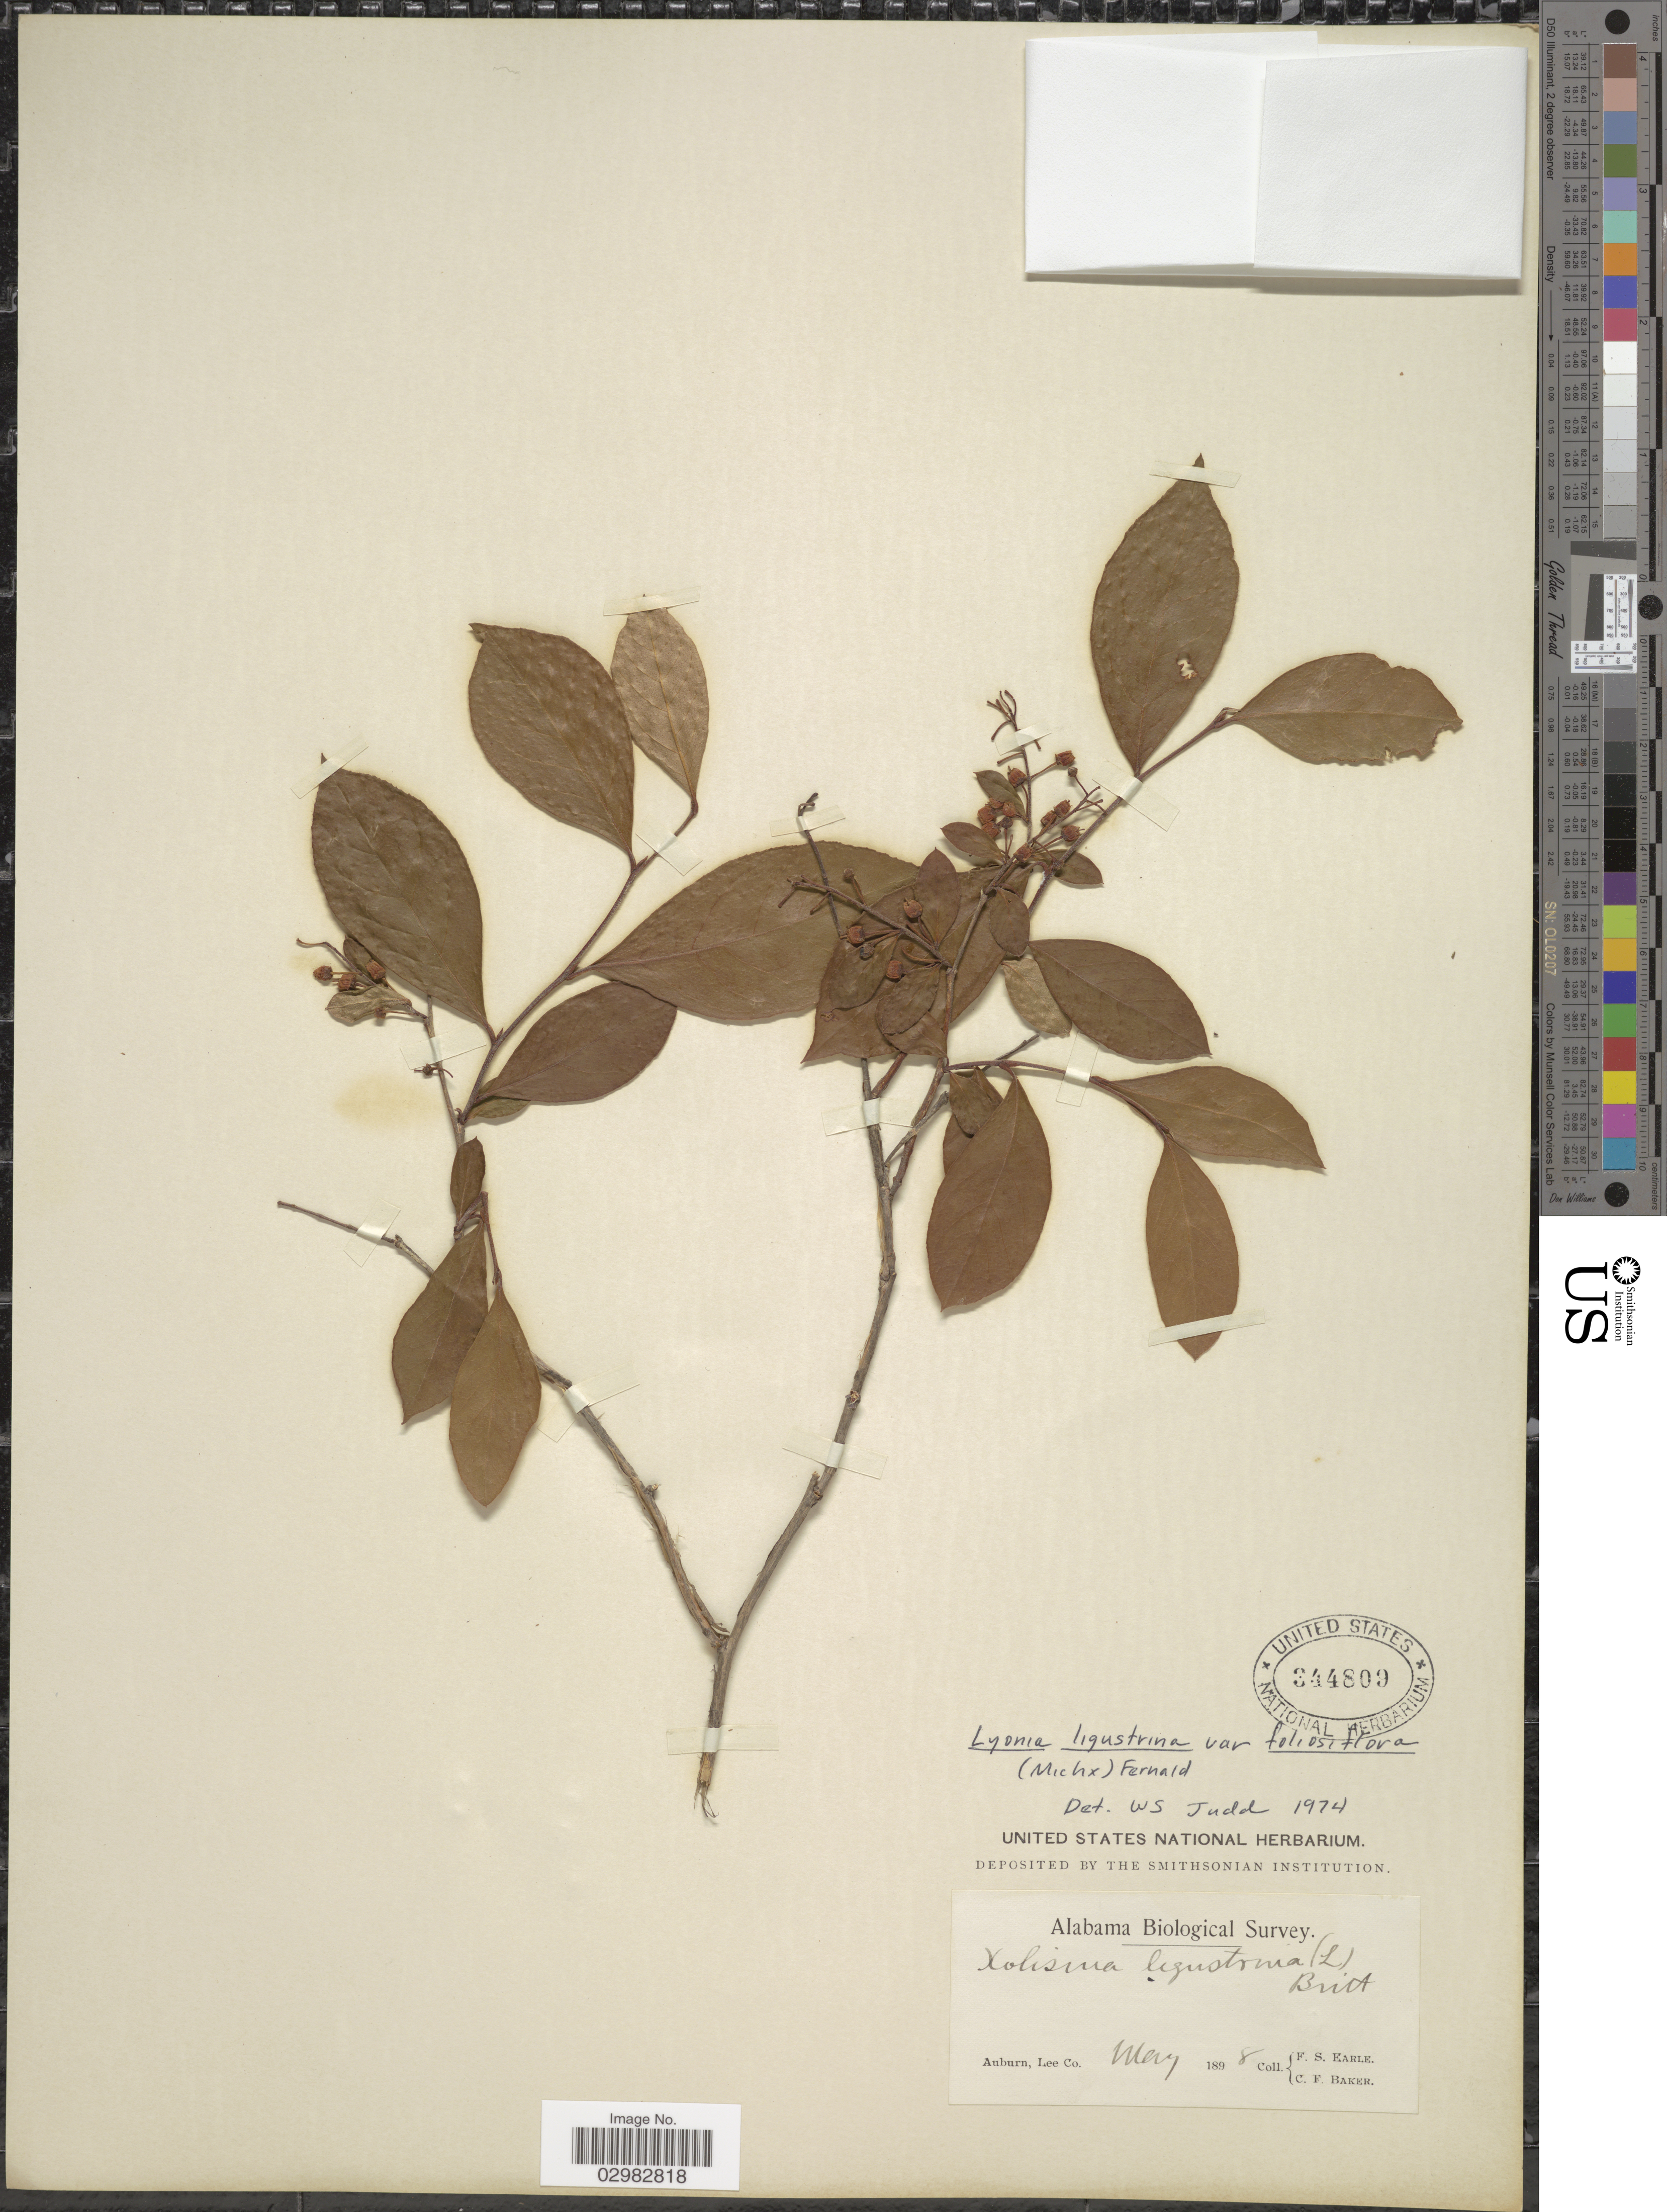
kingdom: Plantae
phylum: Tracheophyta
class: Magnoliopsida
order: Ericales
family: Ericaceae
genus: Lyonia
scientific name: Lyonia ligustrina var. foliosiflora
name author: (Michx.) Fernald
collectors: F. S. Earle & C. F. Baker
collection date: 1898-05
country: United States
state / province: Alabama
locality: Alabama Biological Survey, Auburn, Lee Co.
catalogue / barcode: US 344809